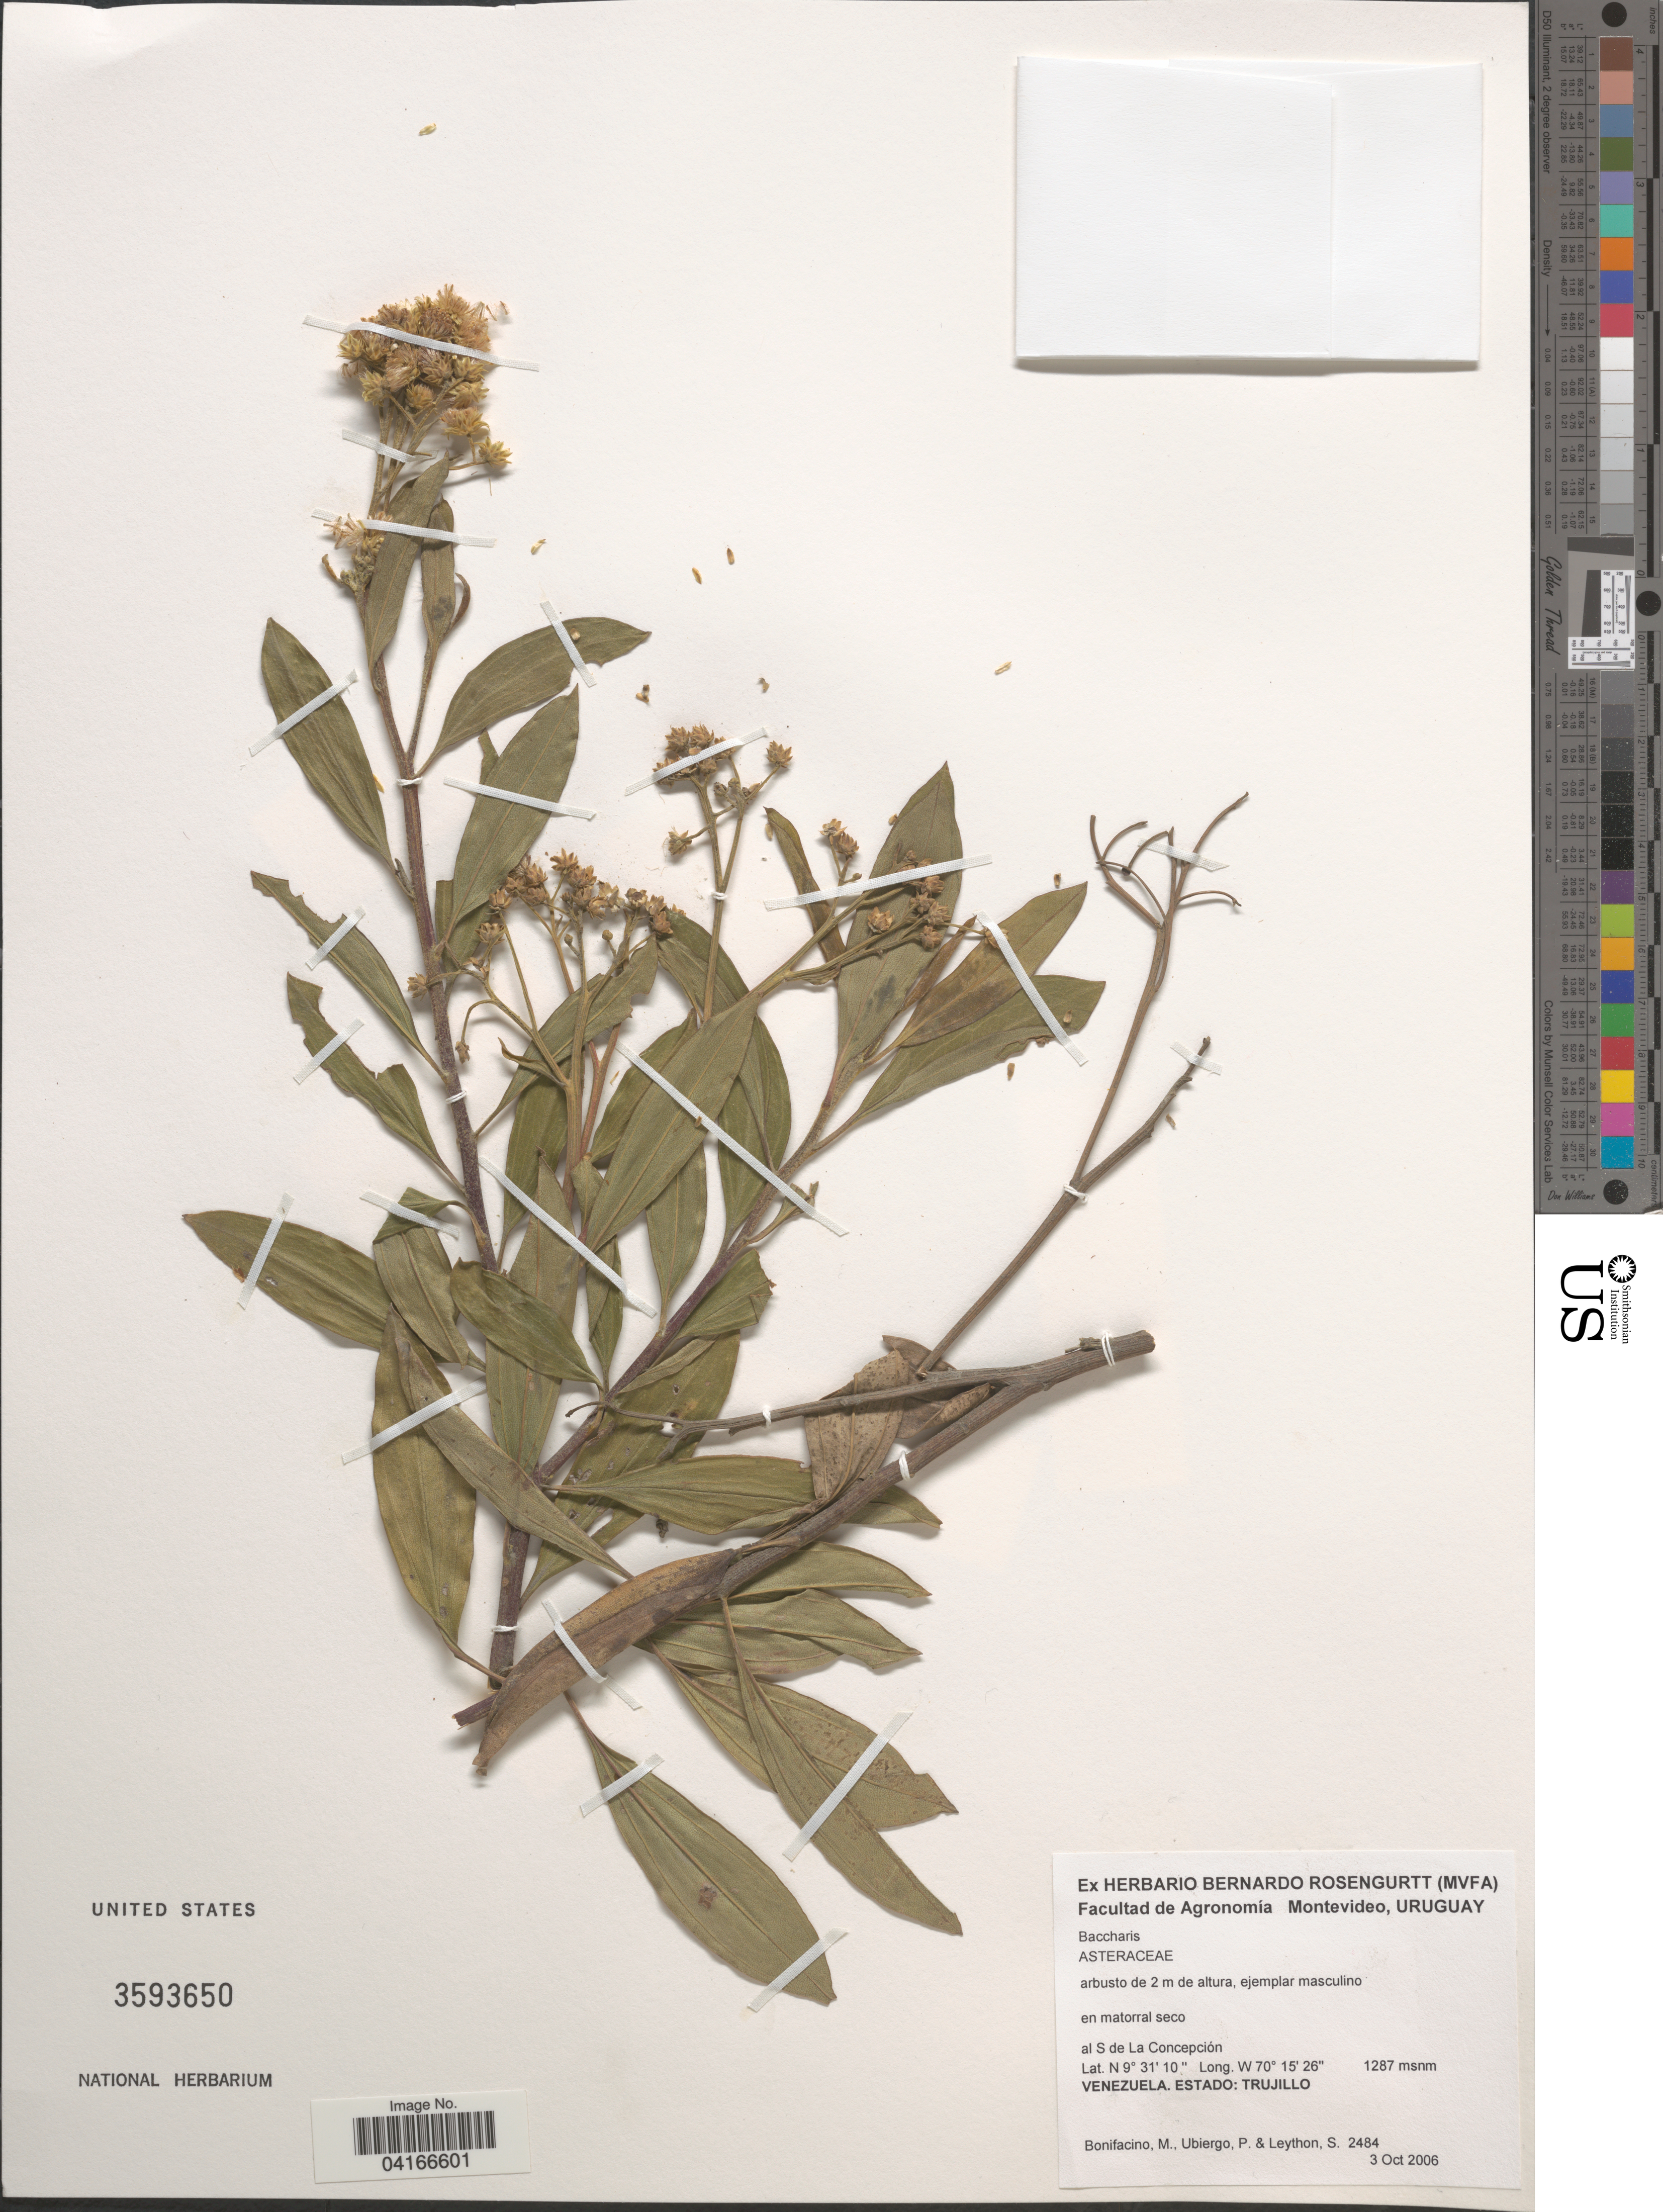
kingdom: Plantae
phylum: Tracheophyta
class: Magnoliopsida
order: Asterales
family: Asteraceae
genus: Baccharis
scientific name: Baccharis sp.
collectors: M. Bonifacino, P. Ubiergo & S. Leython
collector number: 2484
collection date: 2006-10-03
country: Venezuela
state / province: Trujillo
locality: Al S de La Concepción.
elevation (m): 1287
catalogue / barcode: US 3593650